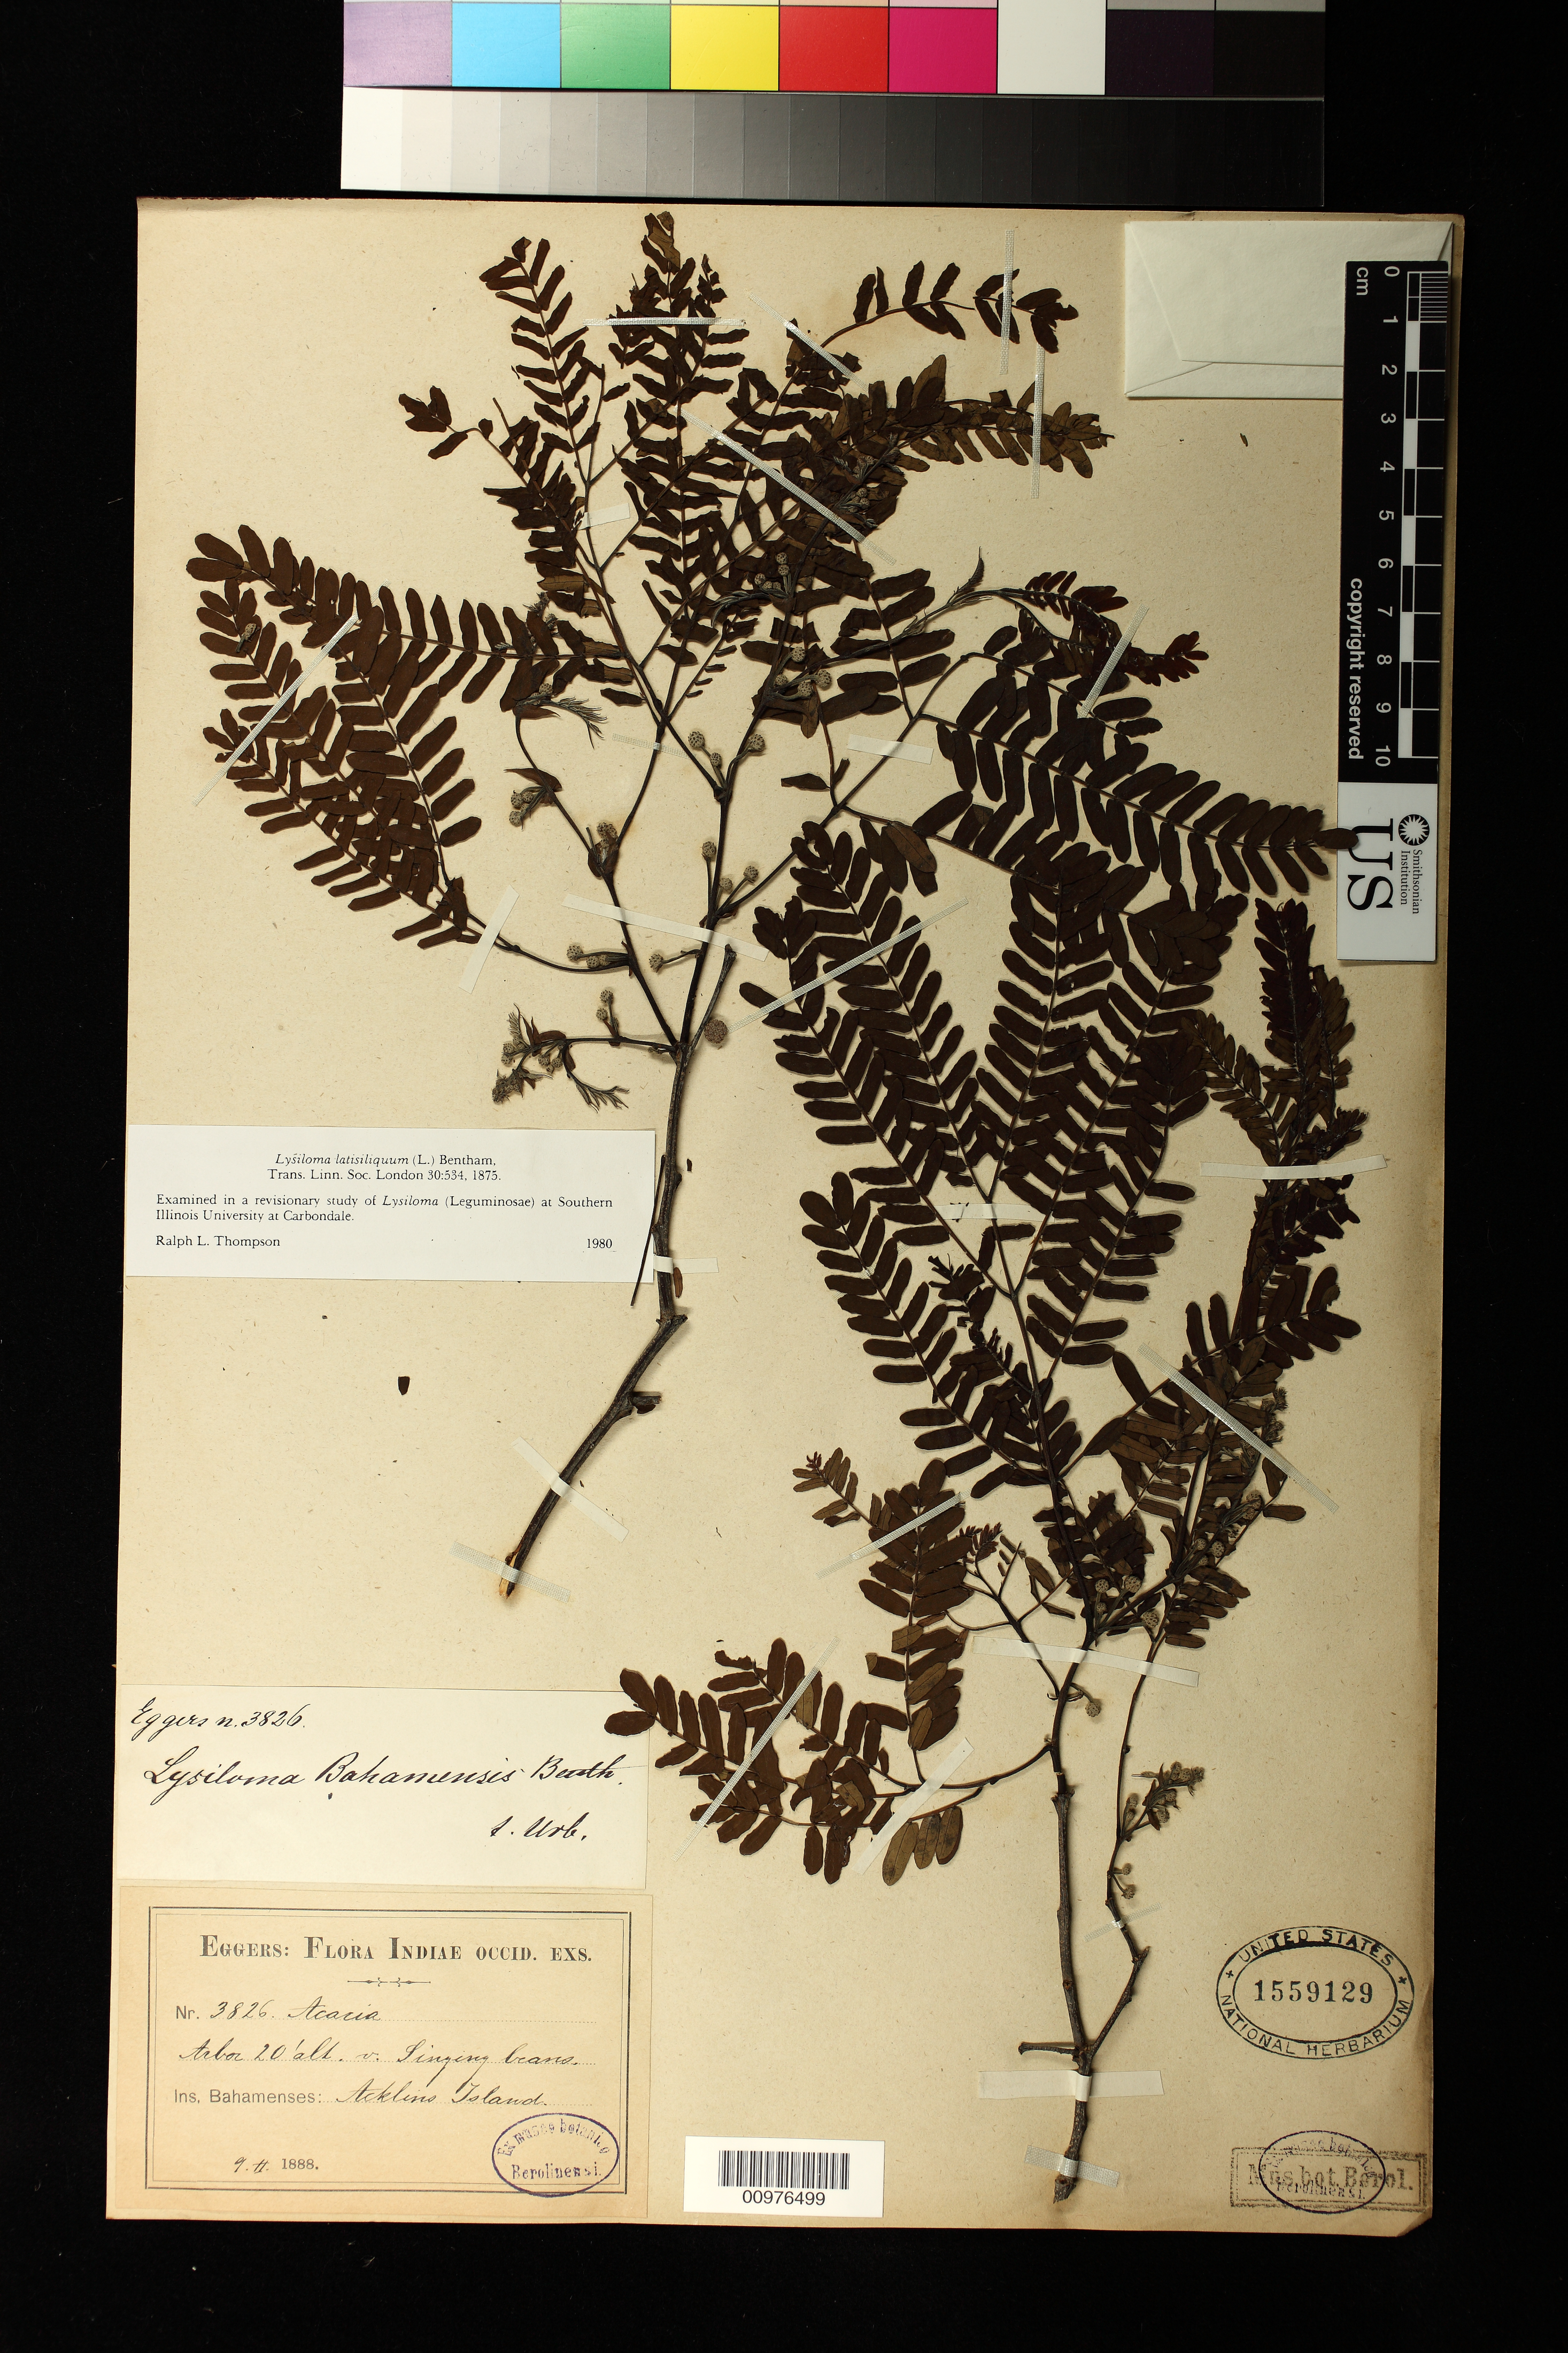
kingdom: Plantae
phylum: Tracheophyta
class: Magnoliopsida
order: Fabales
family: Fabaceae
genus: Lysiloma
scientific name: Lysiloma latisiliquum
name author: (L.) Benth.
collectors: H. F. A. von Eggers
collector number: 3826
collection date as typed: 1888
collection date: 1888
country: Bahamas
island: Acklins I.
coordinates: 0 N, 0 E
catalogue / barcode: US 1559129